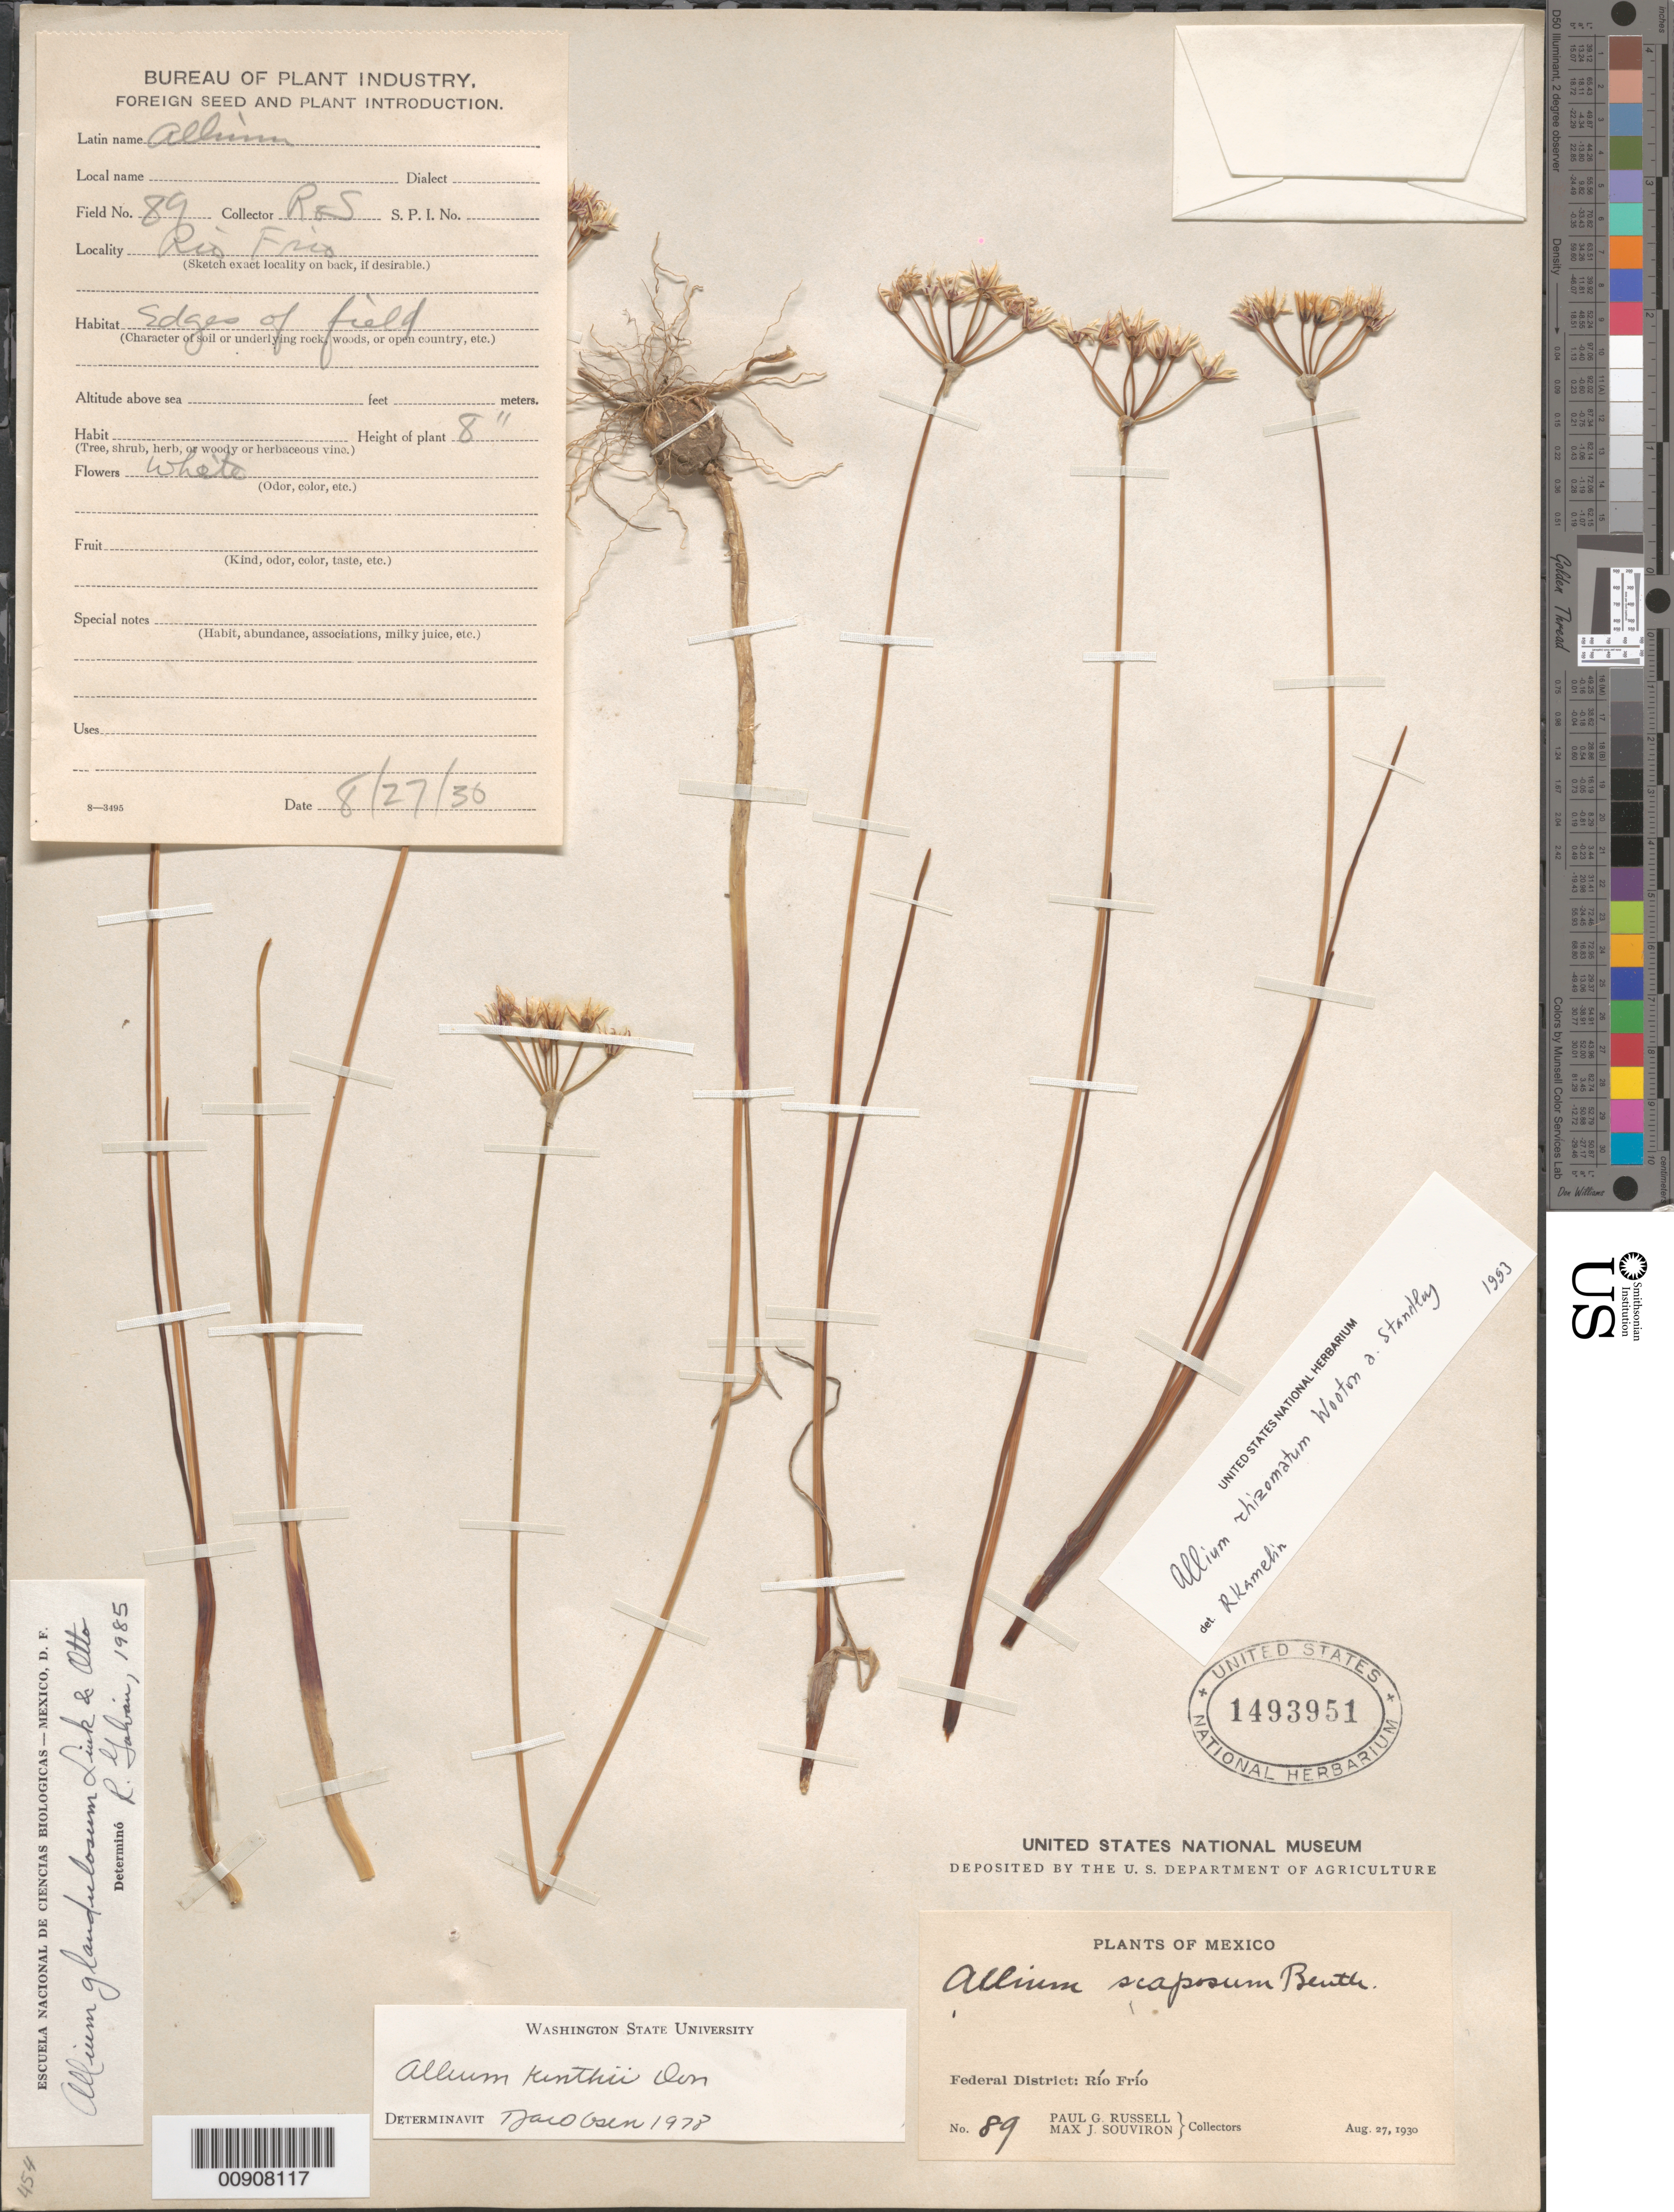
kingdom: Plantae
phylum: Tracheophyta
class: Liliopsida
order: Asparagales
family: Amaryllidaceae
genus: Allium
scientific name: Allium rhizomatum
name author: Wooton & Standl.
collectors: P. G. Russell & M. J. Souviron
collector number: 89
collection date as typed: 27 Aug 1930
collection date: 1930-08-27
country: Mexico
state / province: Distrito Federal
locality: Río Frío.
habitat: Edges of field.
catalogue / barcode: US 1493951